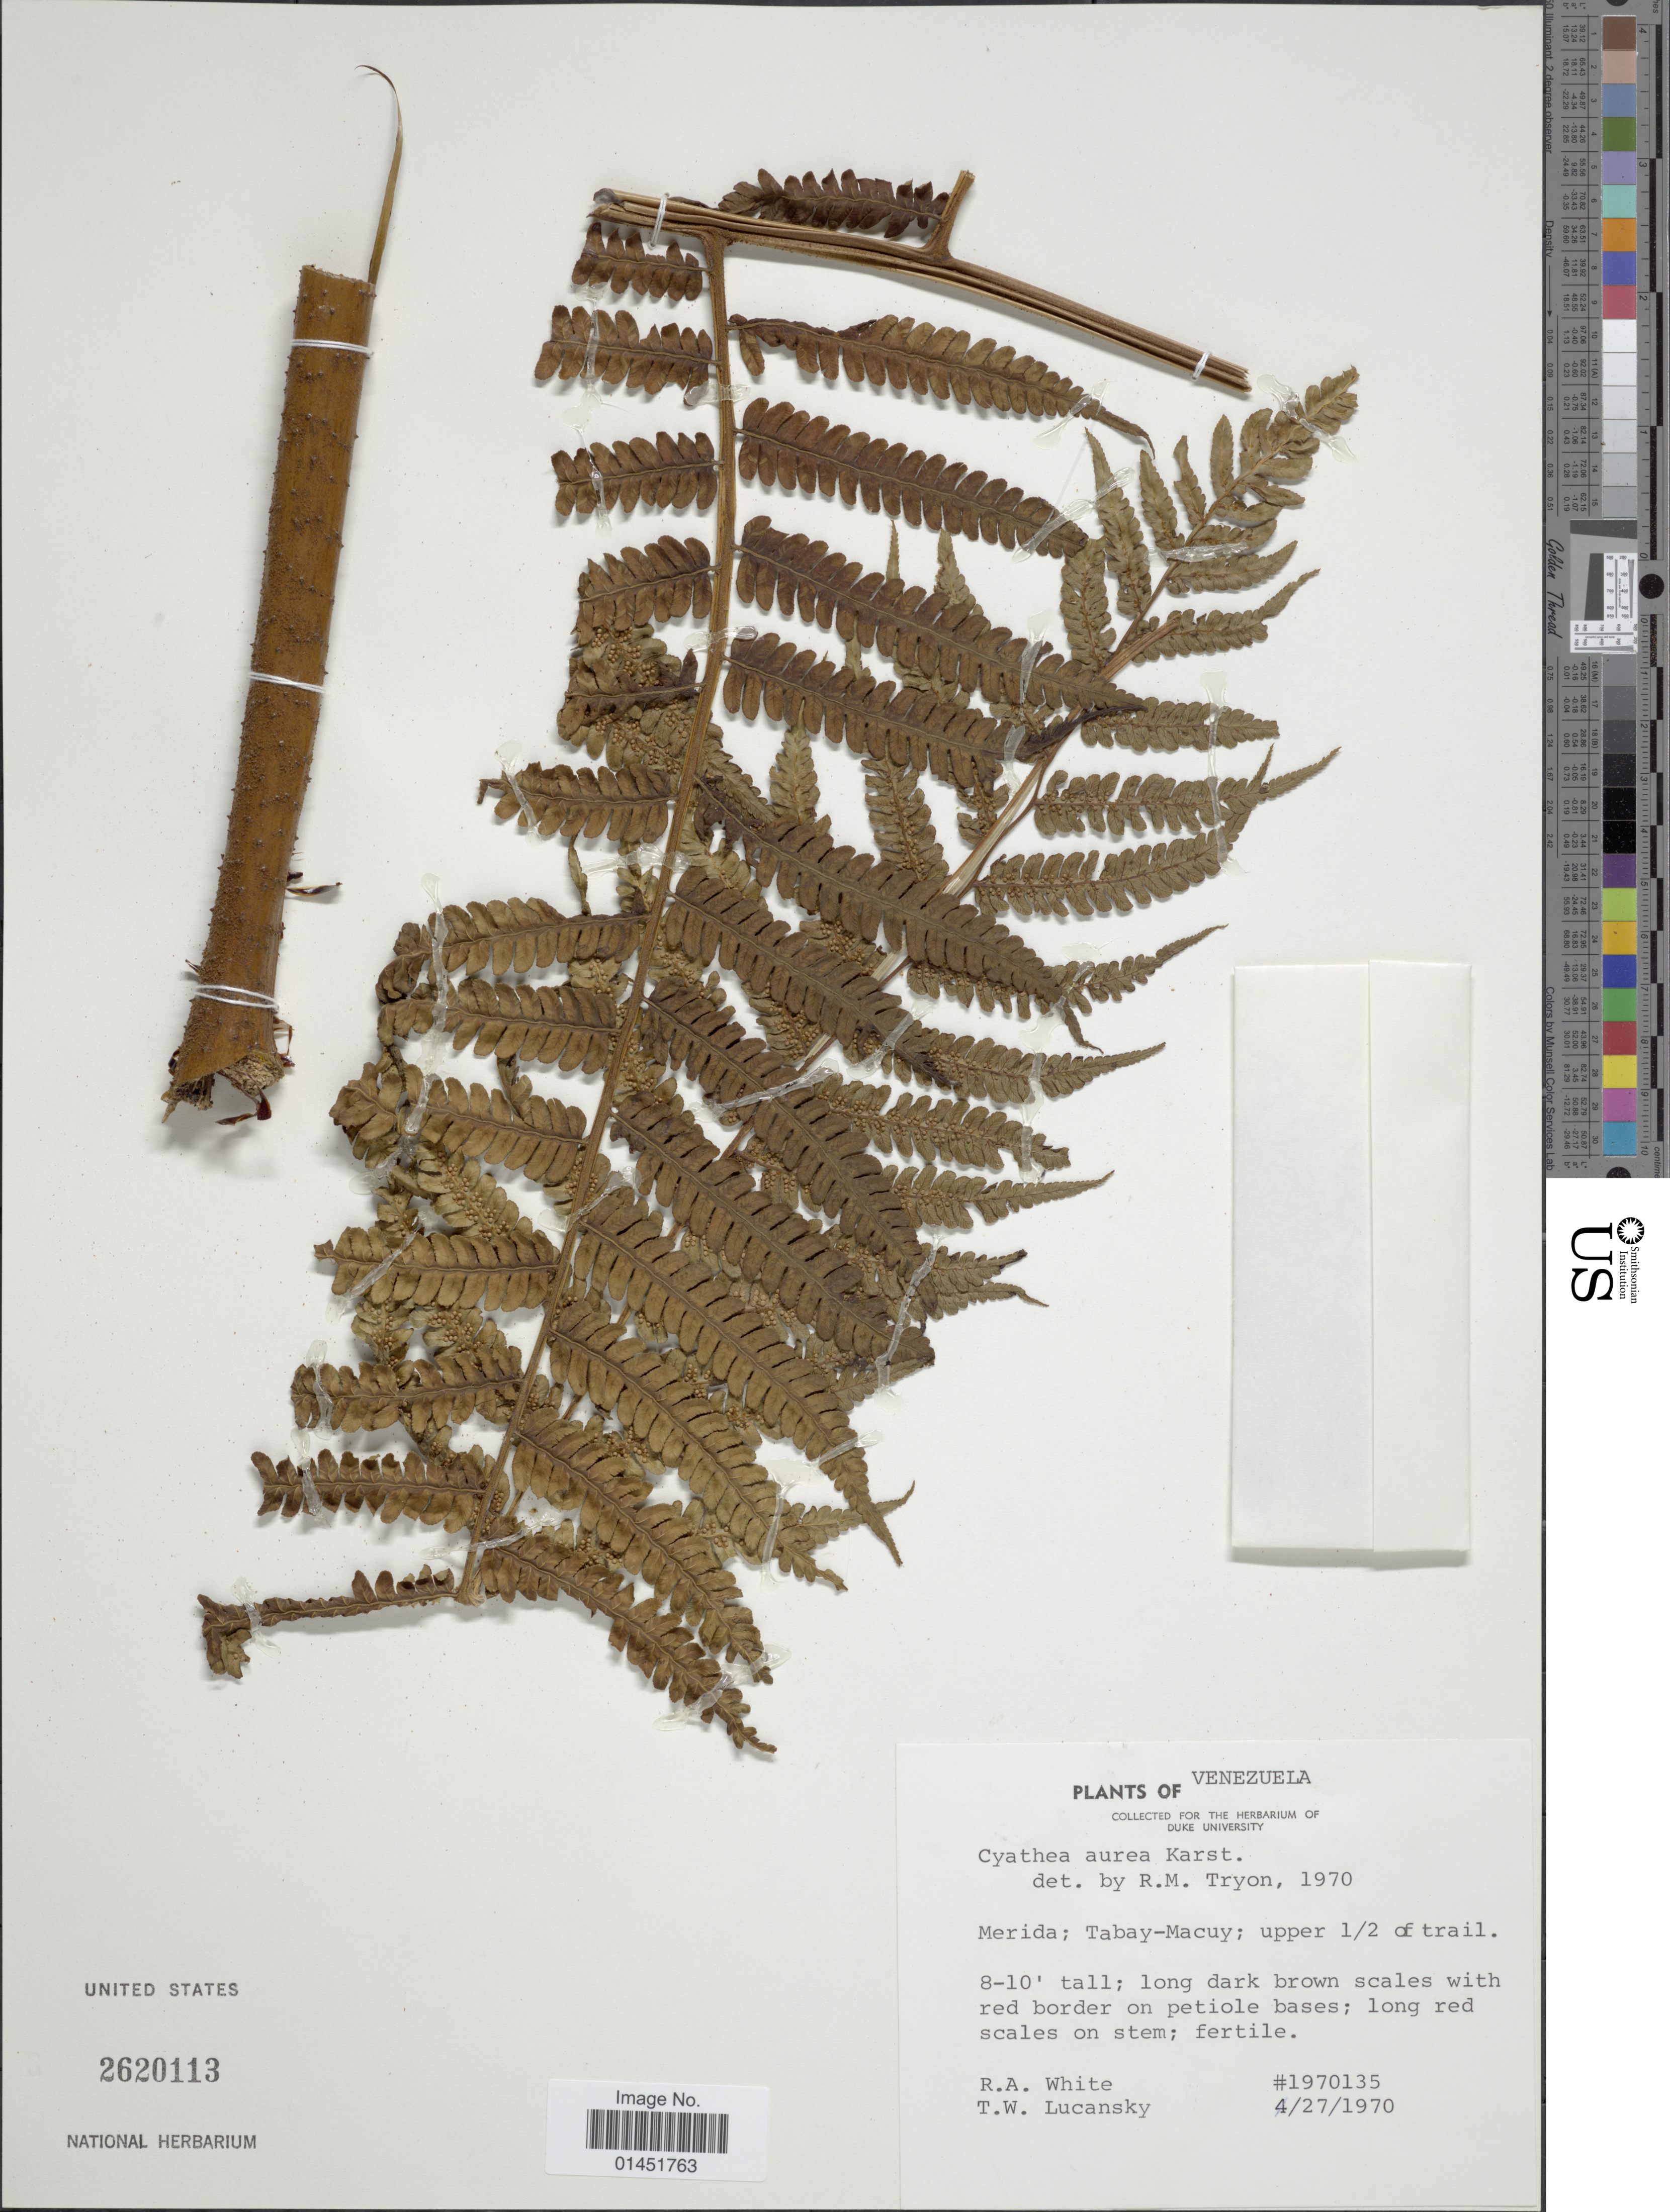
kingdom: Plantae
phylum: Tracheophyta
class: Polypodiopsida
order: Cyatheales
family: Cyatheaceae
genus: Cyathea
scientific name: Cyathea fulva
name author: (M. Martens & Galeotti) Fée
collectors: R. A. White & T. Lucansky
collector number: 1970135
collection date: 1970-04-27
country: Venezuela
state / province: Mérida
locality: Tabay-Macuy; upper ½ of trail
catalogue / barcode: US 2620113